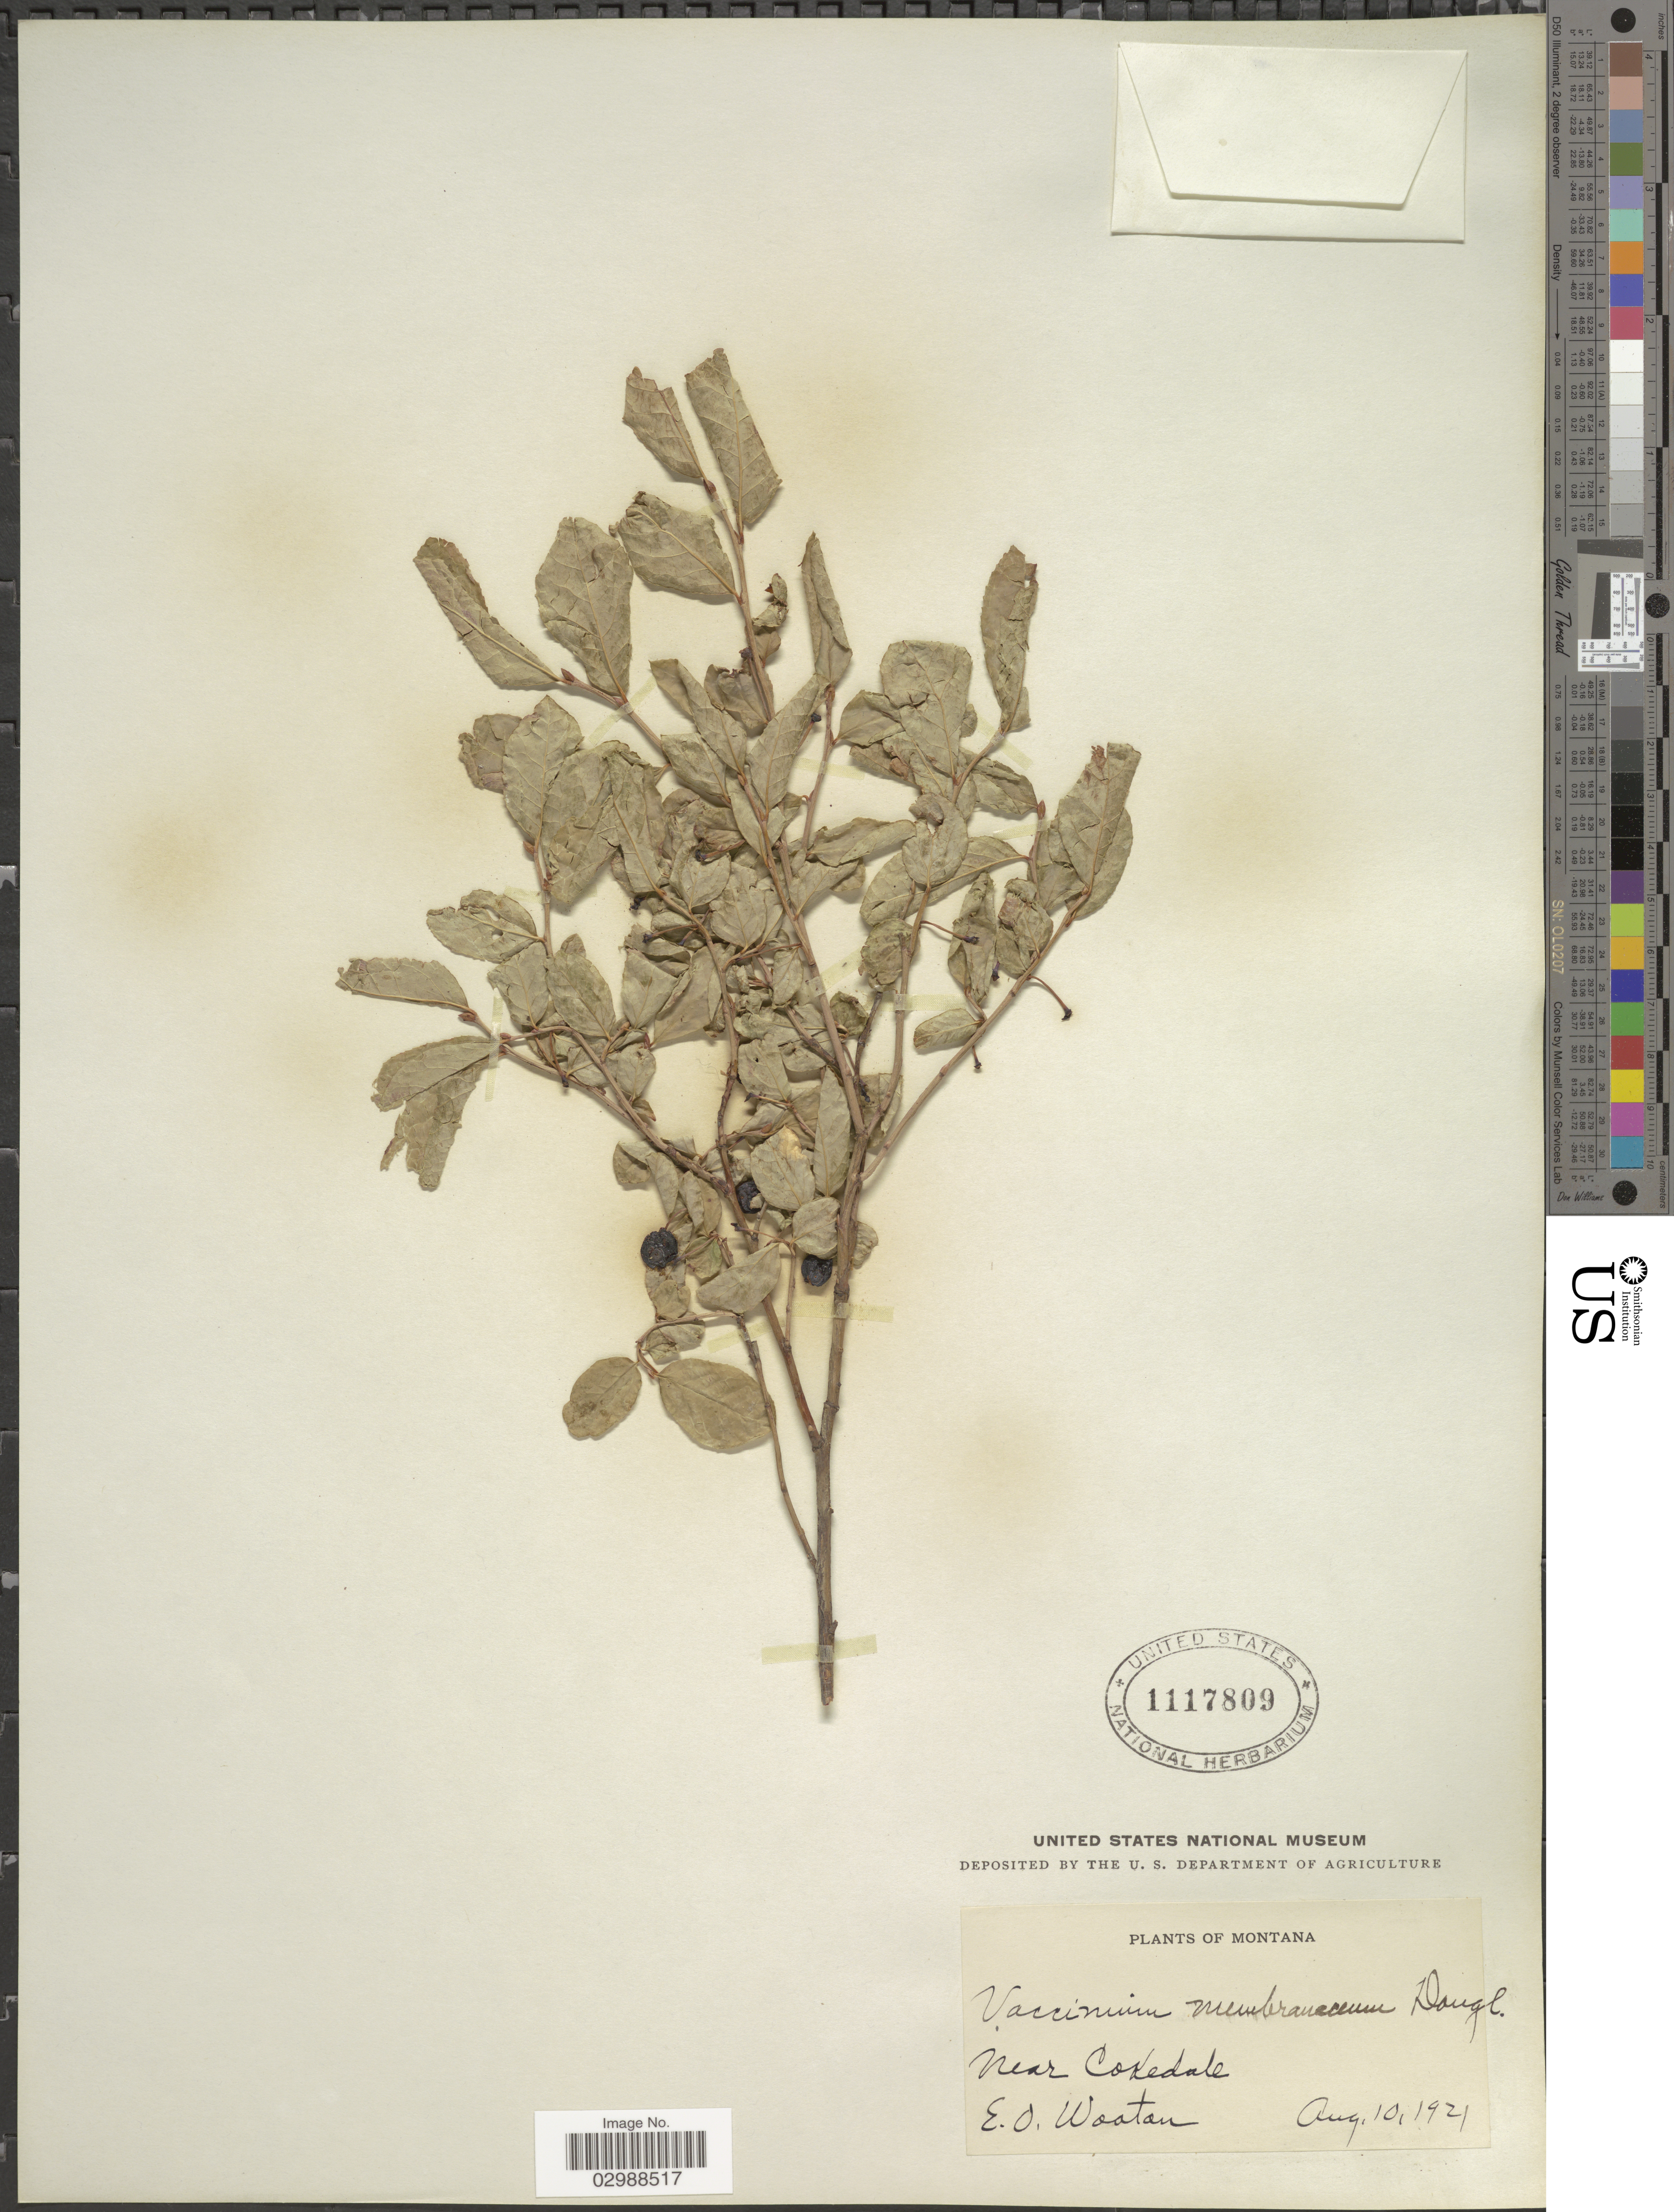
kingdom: Plantae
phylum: Tracheophyta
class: Magnoliopsida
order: Ericales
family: Ericaceae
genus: Vaccinium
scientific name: Vaccinium membranaceum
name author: Douglas ex Torr.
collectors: E. O. Wooton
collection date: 1921-08-10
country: United States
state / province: Montana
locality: Near Cokedale.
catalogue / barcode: US 1117809